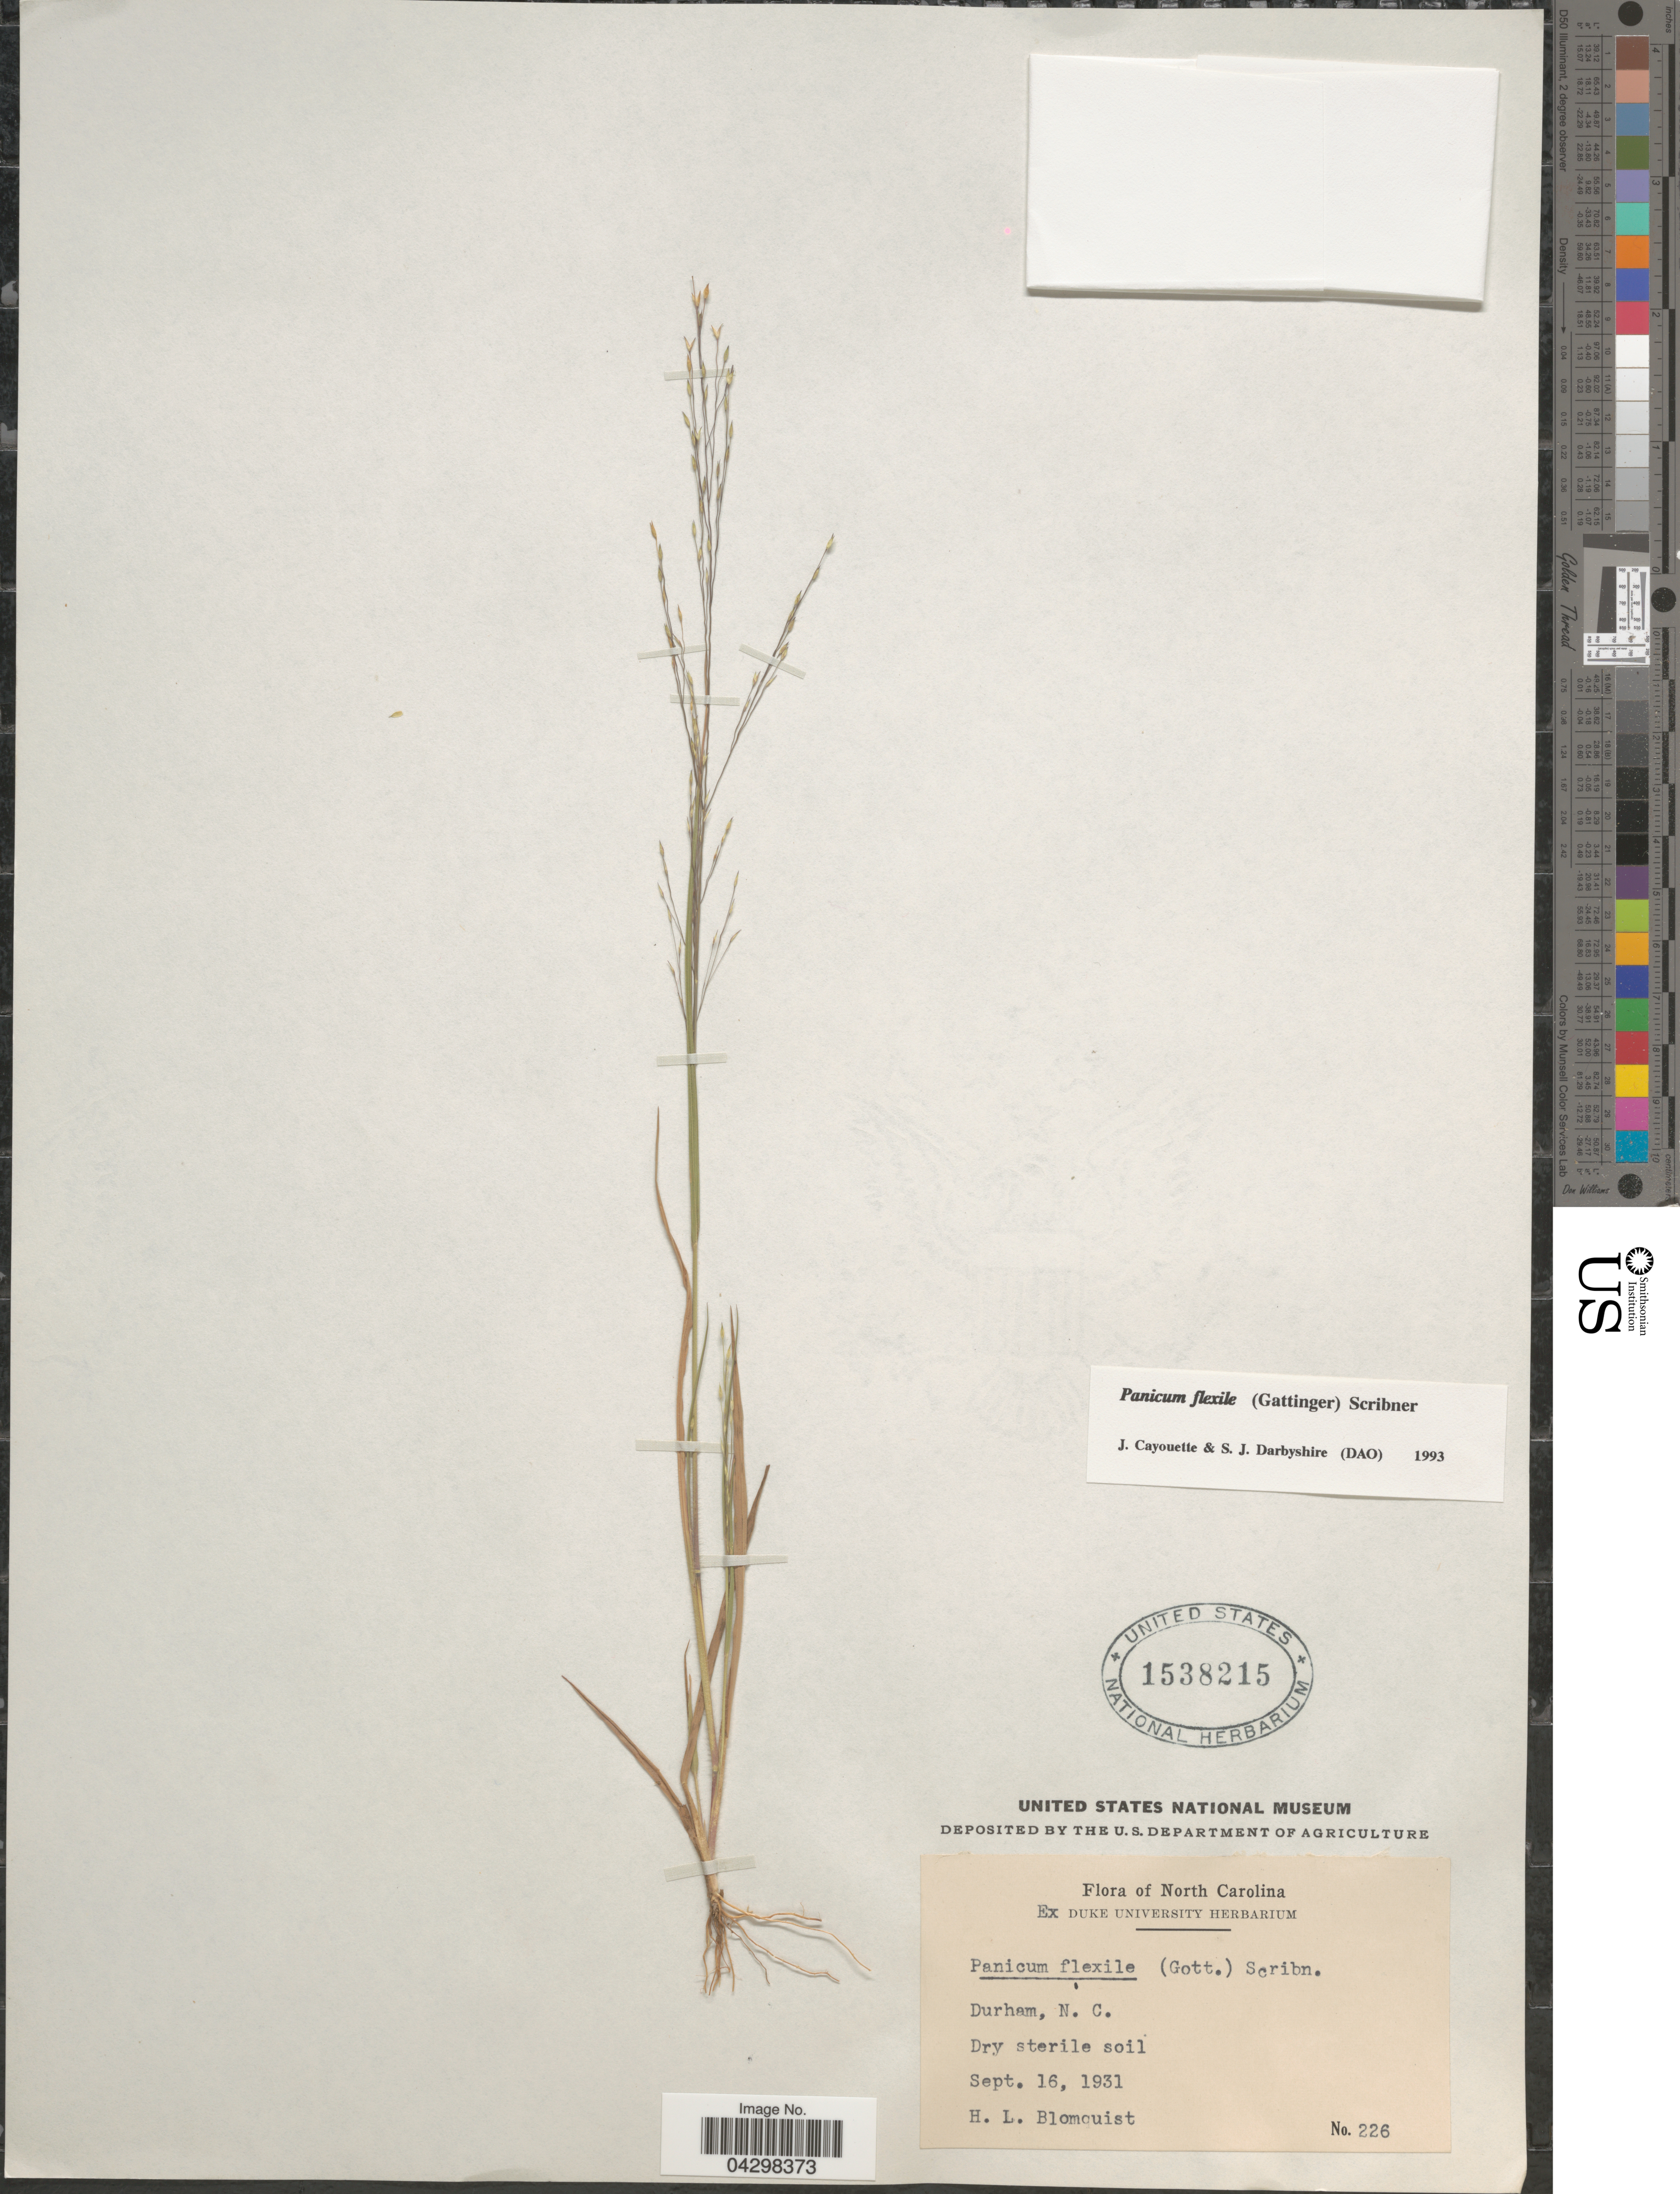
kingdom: Plantae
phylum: Tracheophyta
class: Liliopsida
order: Poales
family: Poaceae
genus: Panicum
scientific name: Panicum flexile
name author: (Gatt.) Scribn.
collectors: H. Blomquist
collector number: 226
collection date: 1931-09-16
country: United States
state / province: North Carolina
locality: Durham.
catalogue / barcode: US 1538215